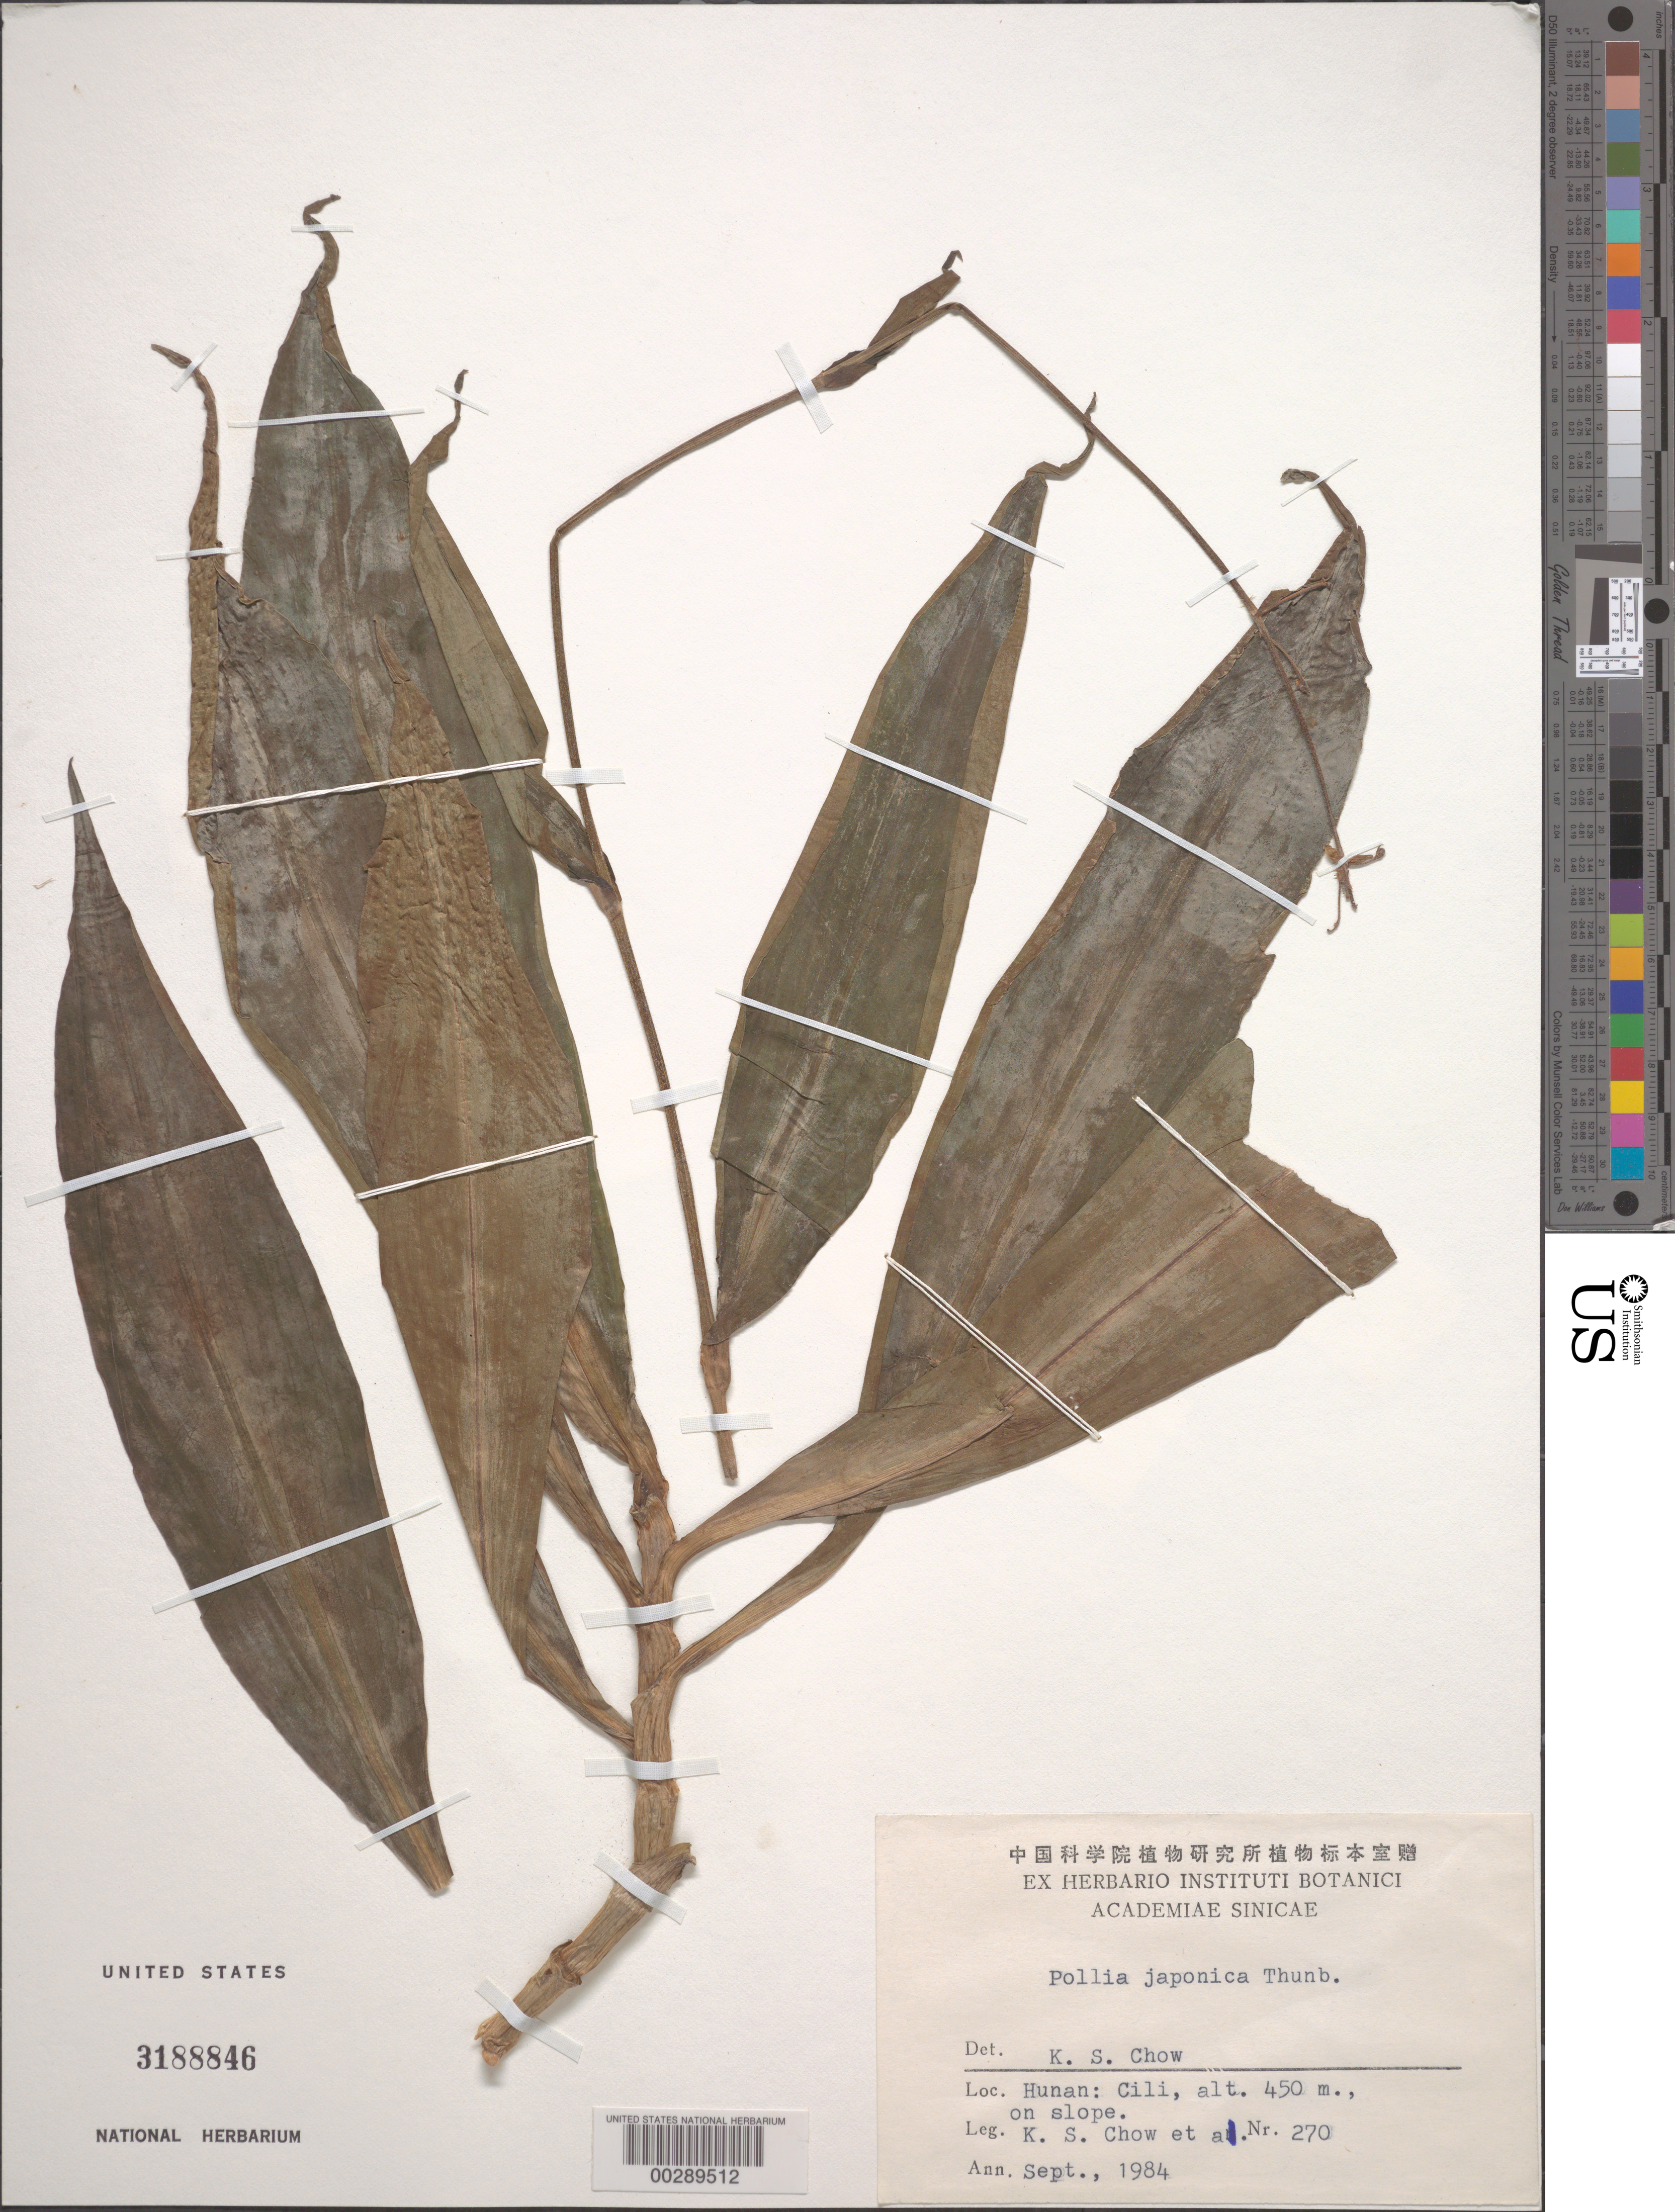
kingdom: Plantae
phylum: Tracheophyta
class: Liliopsida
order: Commelinales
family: Commelinaceae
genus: Pollia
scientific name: Pollia japonica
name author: Thunb.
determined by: Chow, K. S.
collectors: K. S. Chow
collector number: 270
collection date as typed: Sep 1984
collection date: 1984-09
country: China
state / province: Hunan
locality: Cili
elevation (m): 450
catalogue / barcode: US 3188846